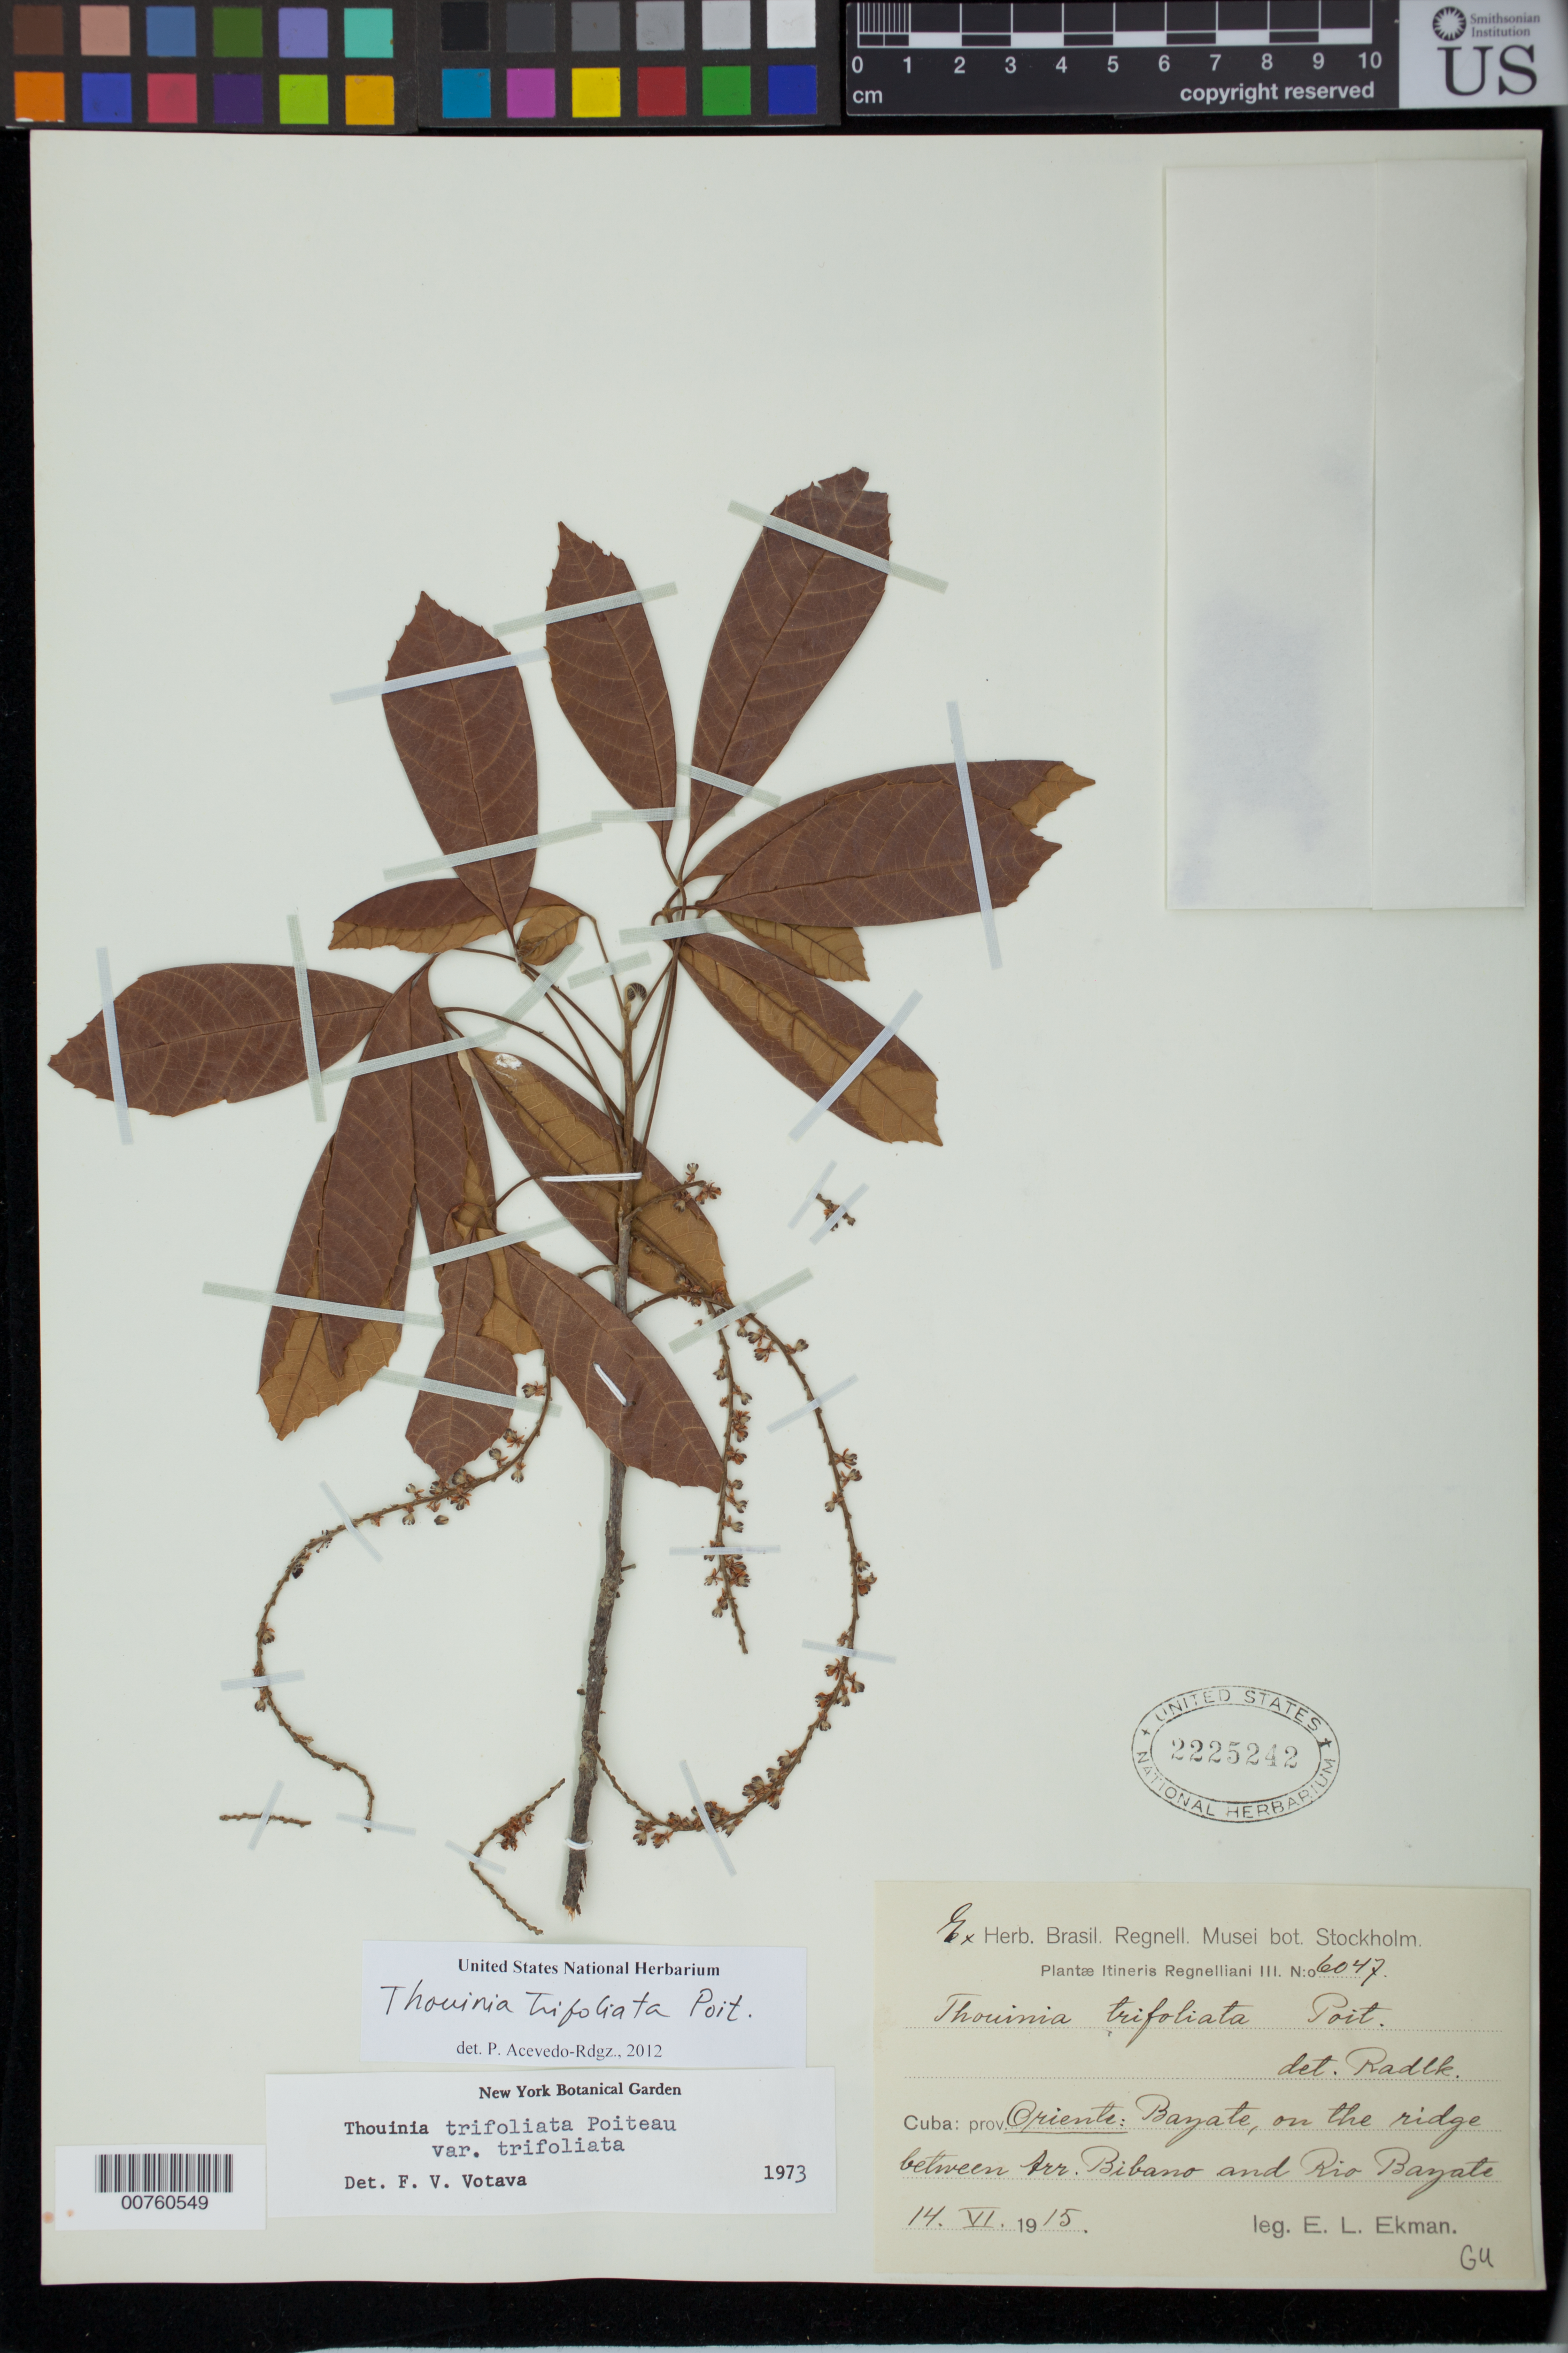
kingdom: Plantae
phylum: Tracheophyta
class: Magnoliopsida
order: Sapindales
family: Sapindaceae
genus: Thouinia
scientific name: Thouinia trifoliata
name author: Poit.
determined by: Acevedo-Rodríguez, P., (BOT), Smithsonian Institution - National Museum of Natural History (UNITED STATES)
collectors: E. L. Ekman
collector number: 6047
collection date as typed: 14 Jun 1915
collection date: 1915-06-14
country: Cuba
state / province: Guantánamo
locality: Bazate, on the ridge between Arr. Bibano and Rio Bazate.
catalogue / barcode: US 2225242